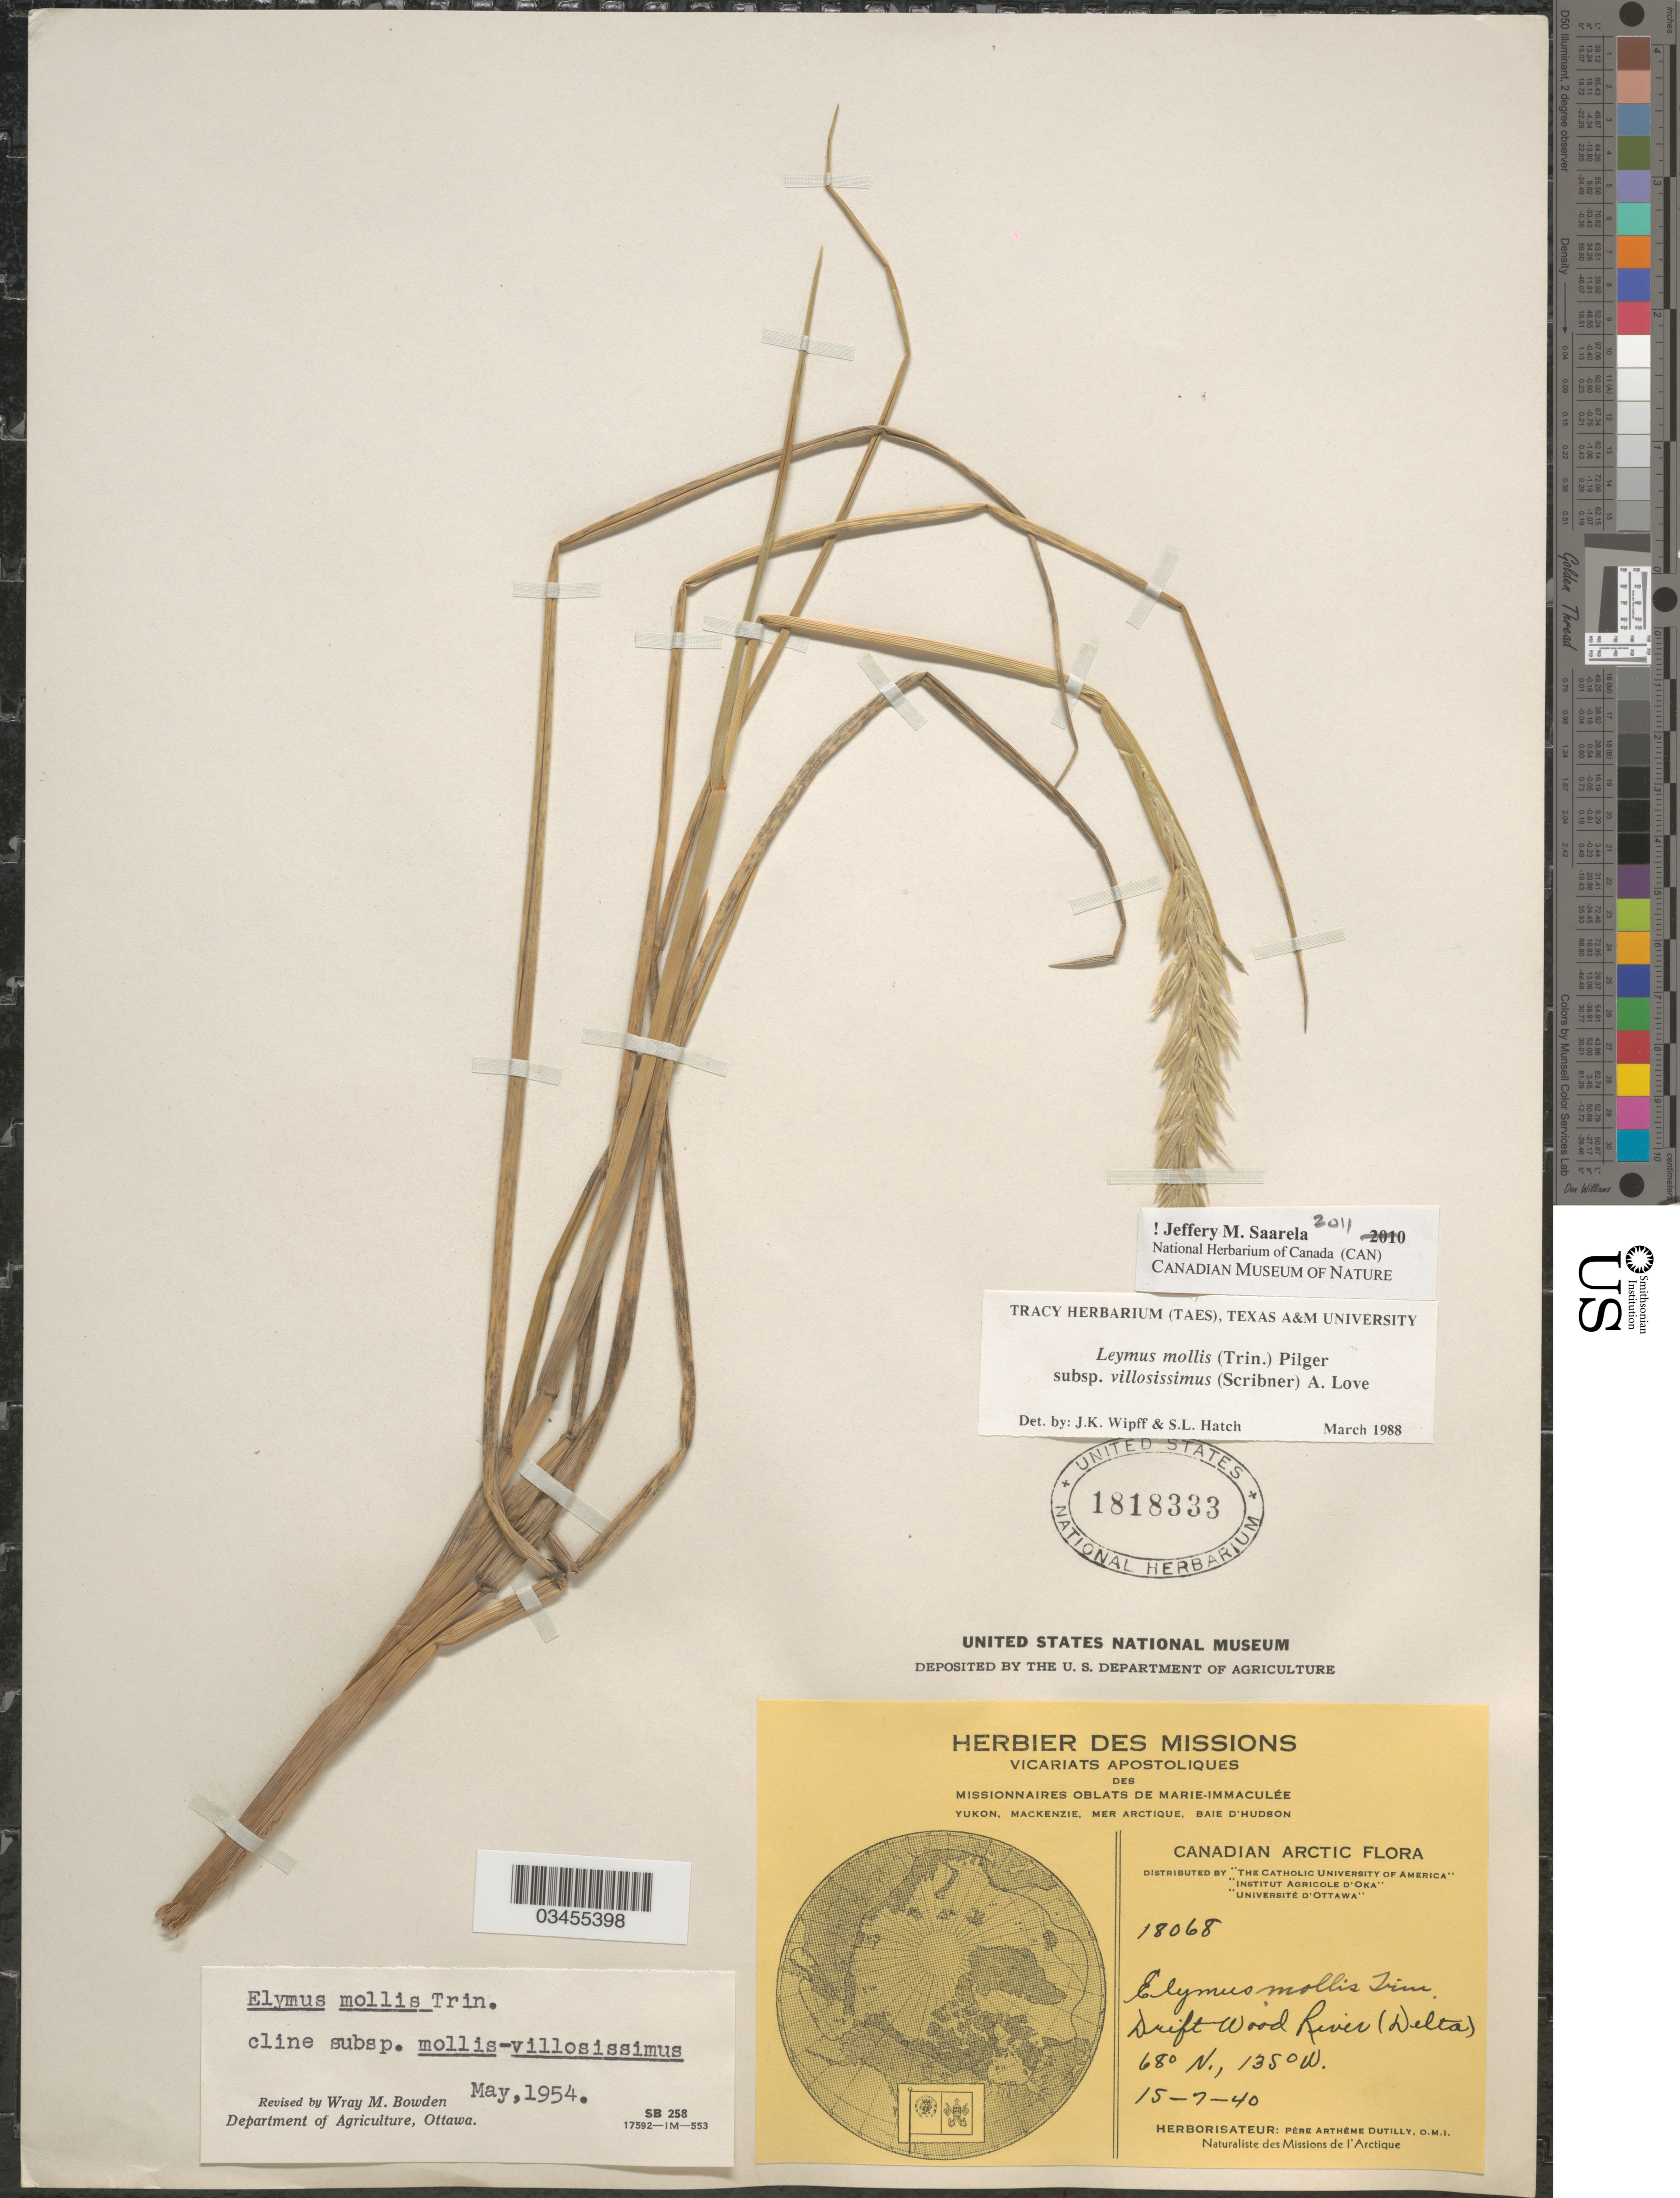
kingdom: Plantae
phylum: Tracheophyta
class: Liliopsida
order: Poales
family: Poaceae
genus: Leymus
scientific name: Leymus mollis subsp. villosissimus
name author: (Scribn.) Á. Löve & D. Löve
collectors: P. Dutilly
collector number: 18068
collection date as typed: Transcribed d/m/y: 15/7/40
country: Canada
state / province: Yukon Territory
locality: Canadian Arctic. Drift Wood River (Delta). Missions de l'Arctique.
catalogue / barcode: US 1818333